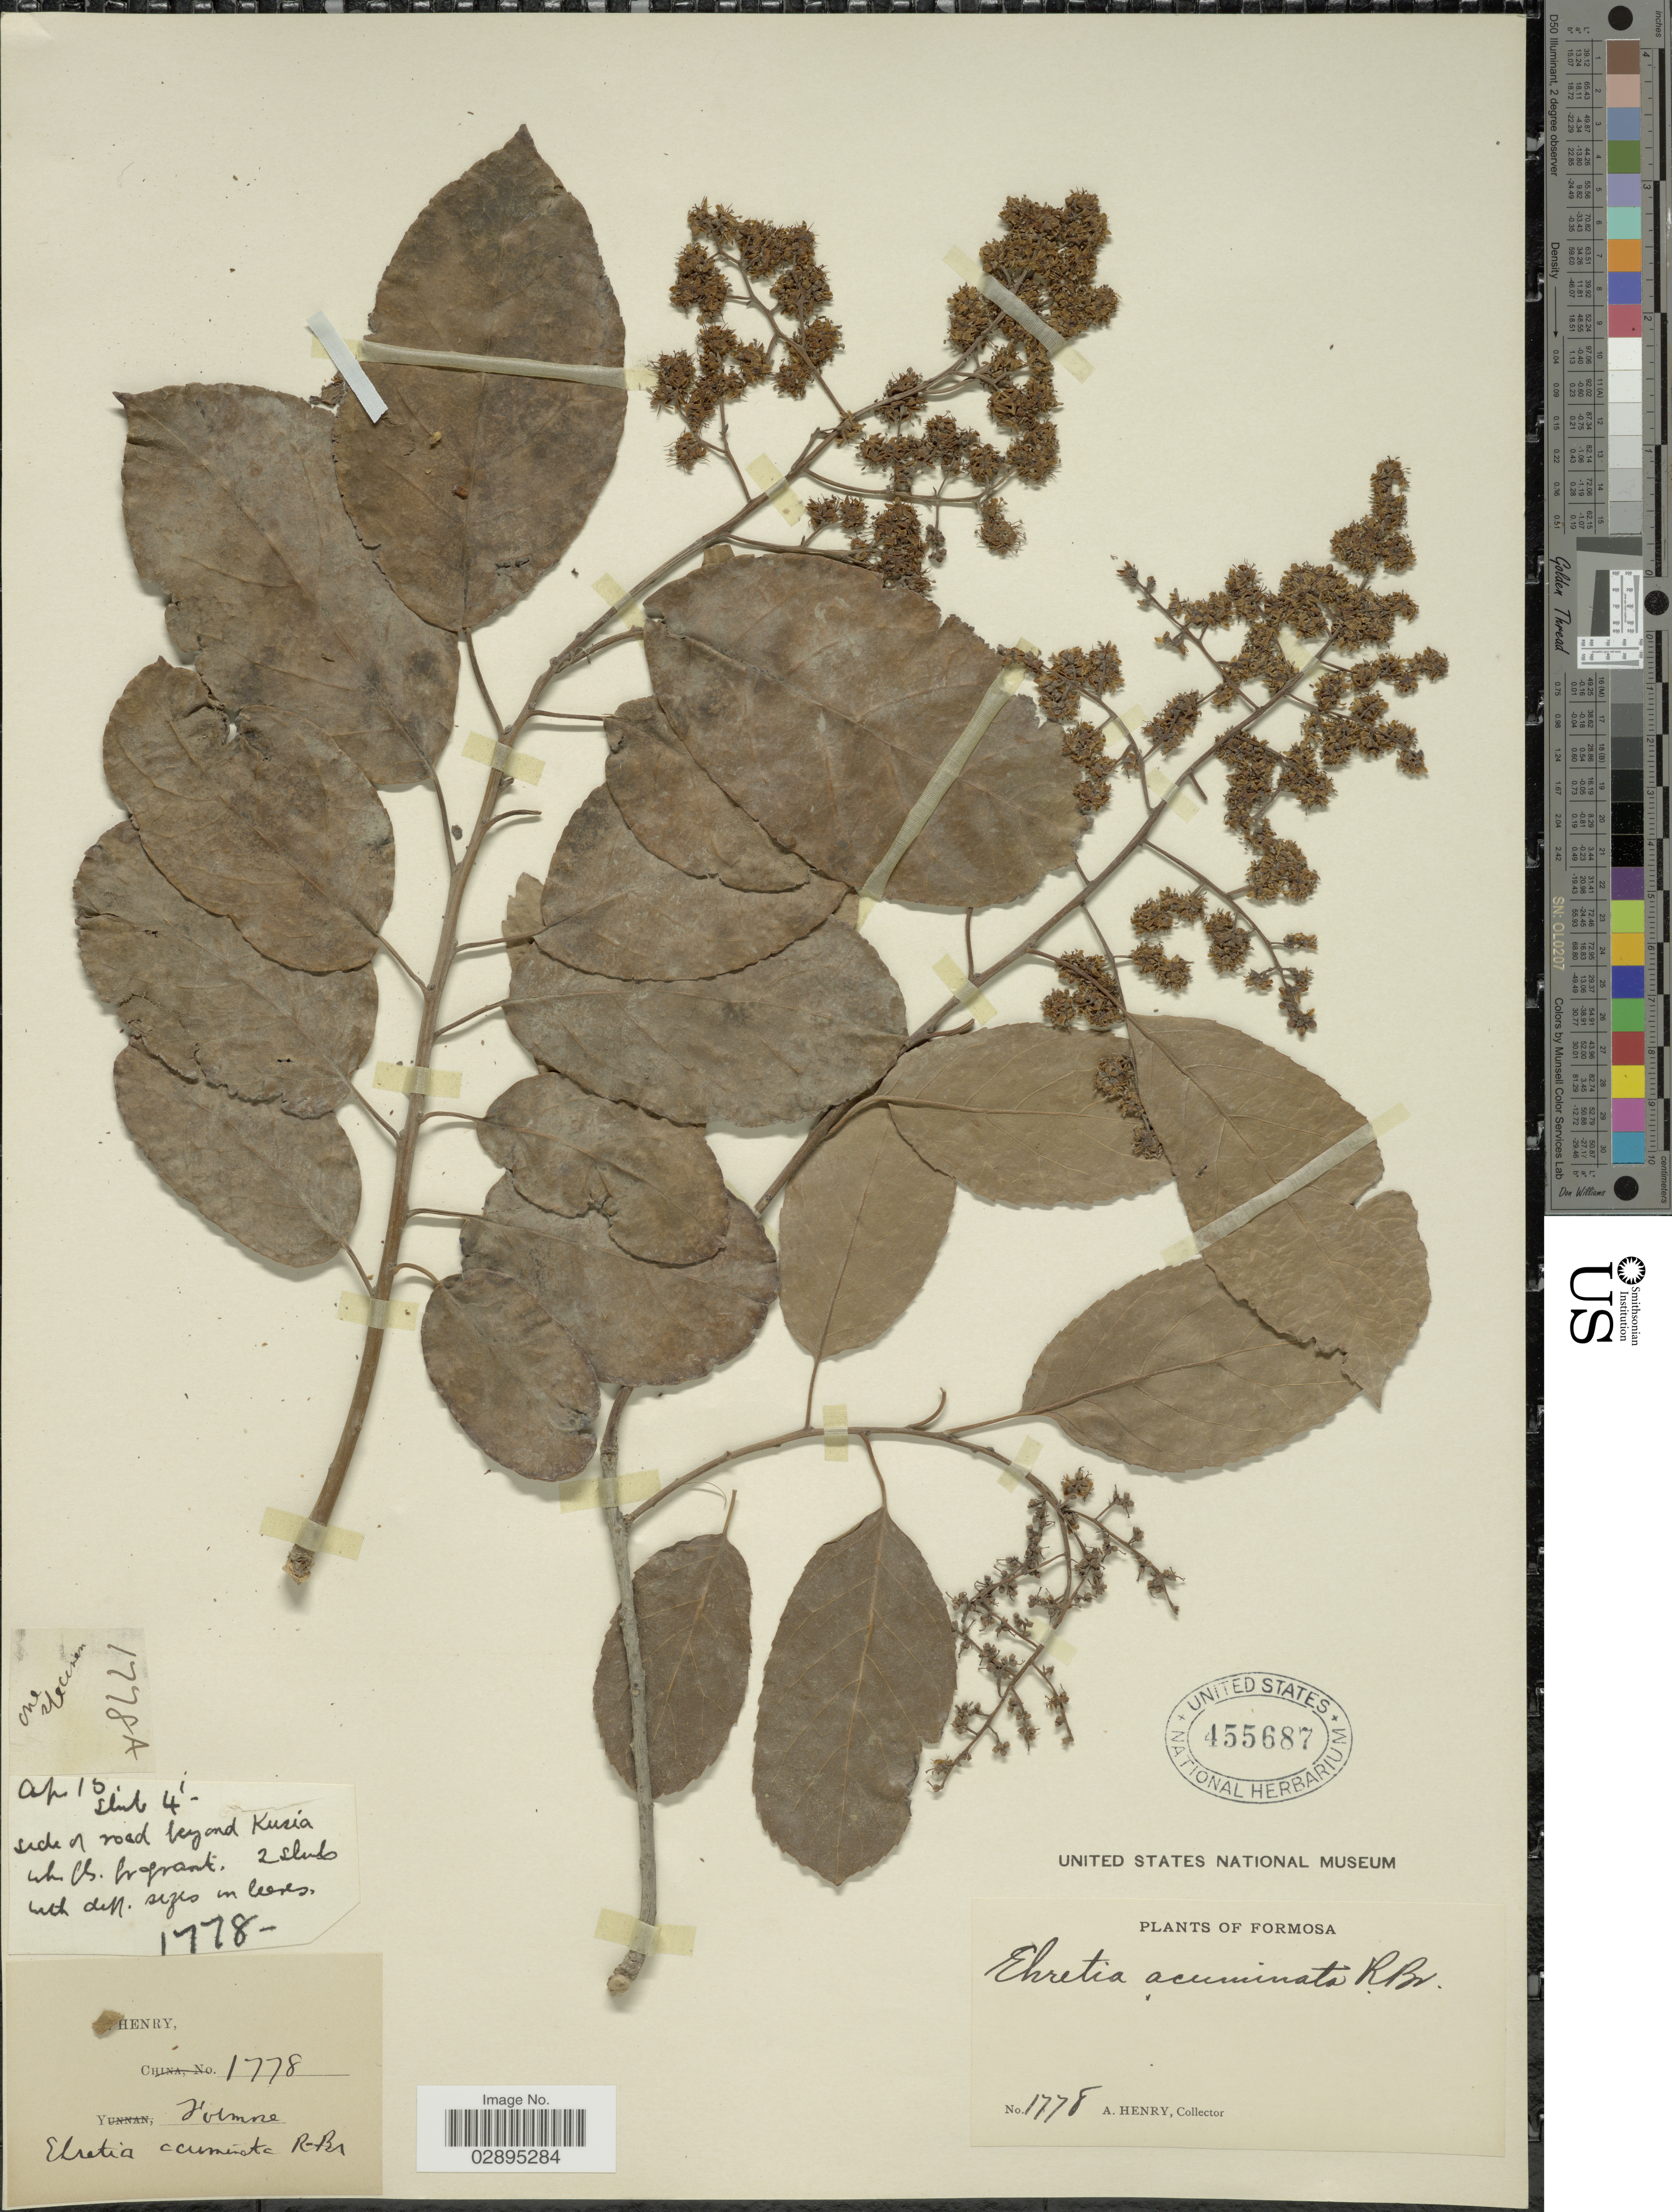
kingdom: Plantae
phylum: Tracheophyta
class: Magnoliopsida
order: Boraginales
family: Ehretiaceae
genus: Ehretia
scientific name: Ehretia acuminata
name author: R. Br.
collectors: A. Henry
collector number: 1778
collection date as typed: Transcribed d/m/y: /4/15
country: Taiwan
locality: Formosa.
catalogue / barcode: US 455687